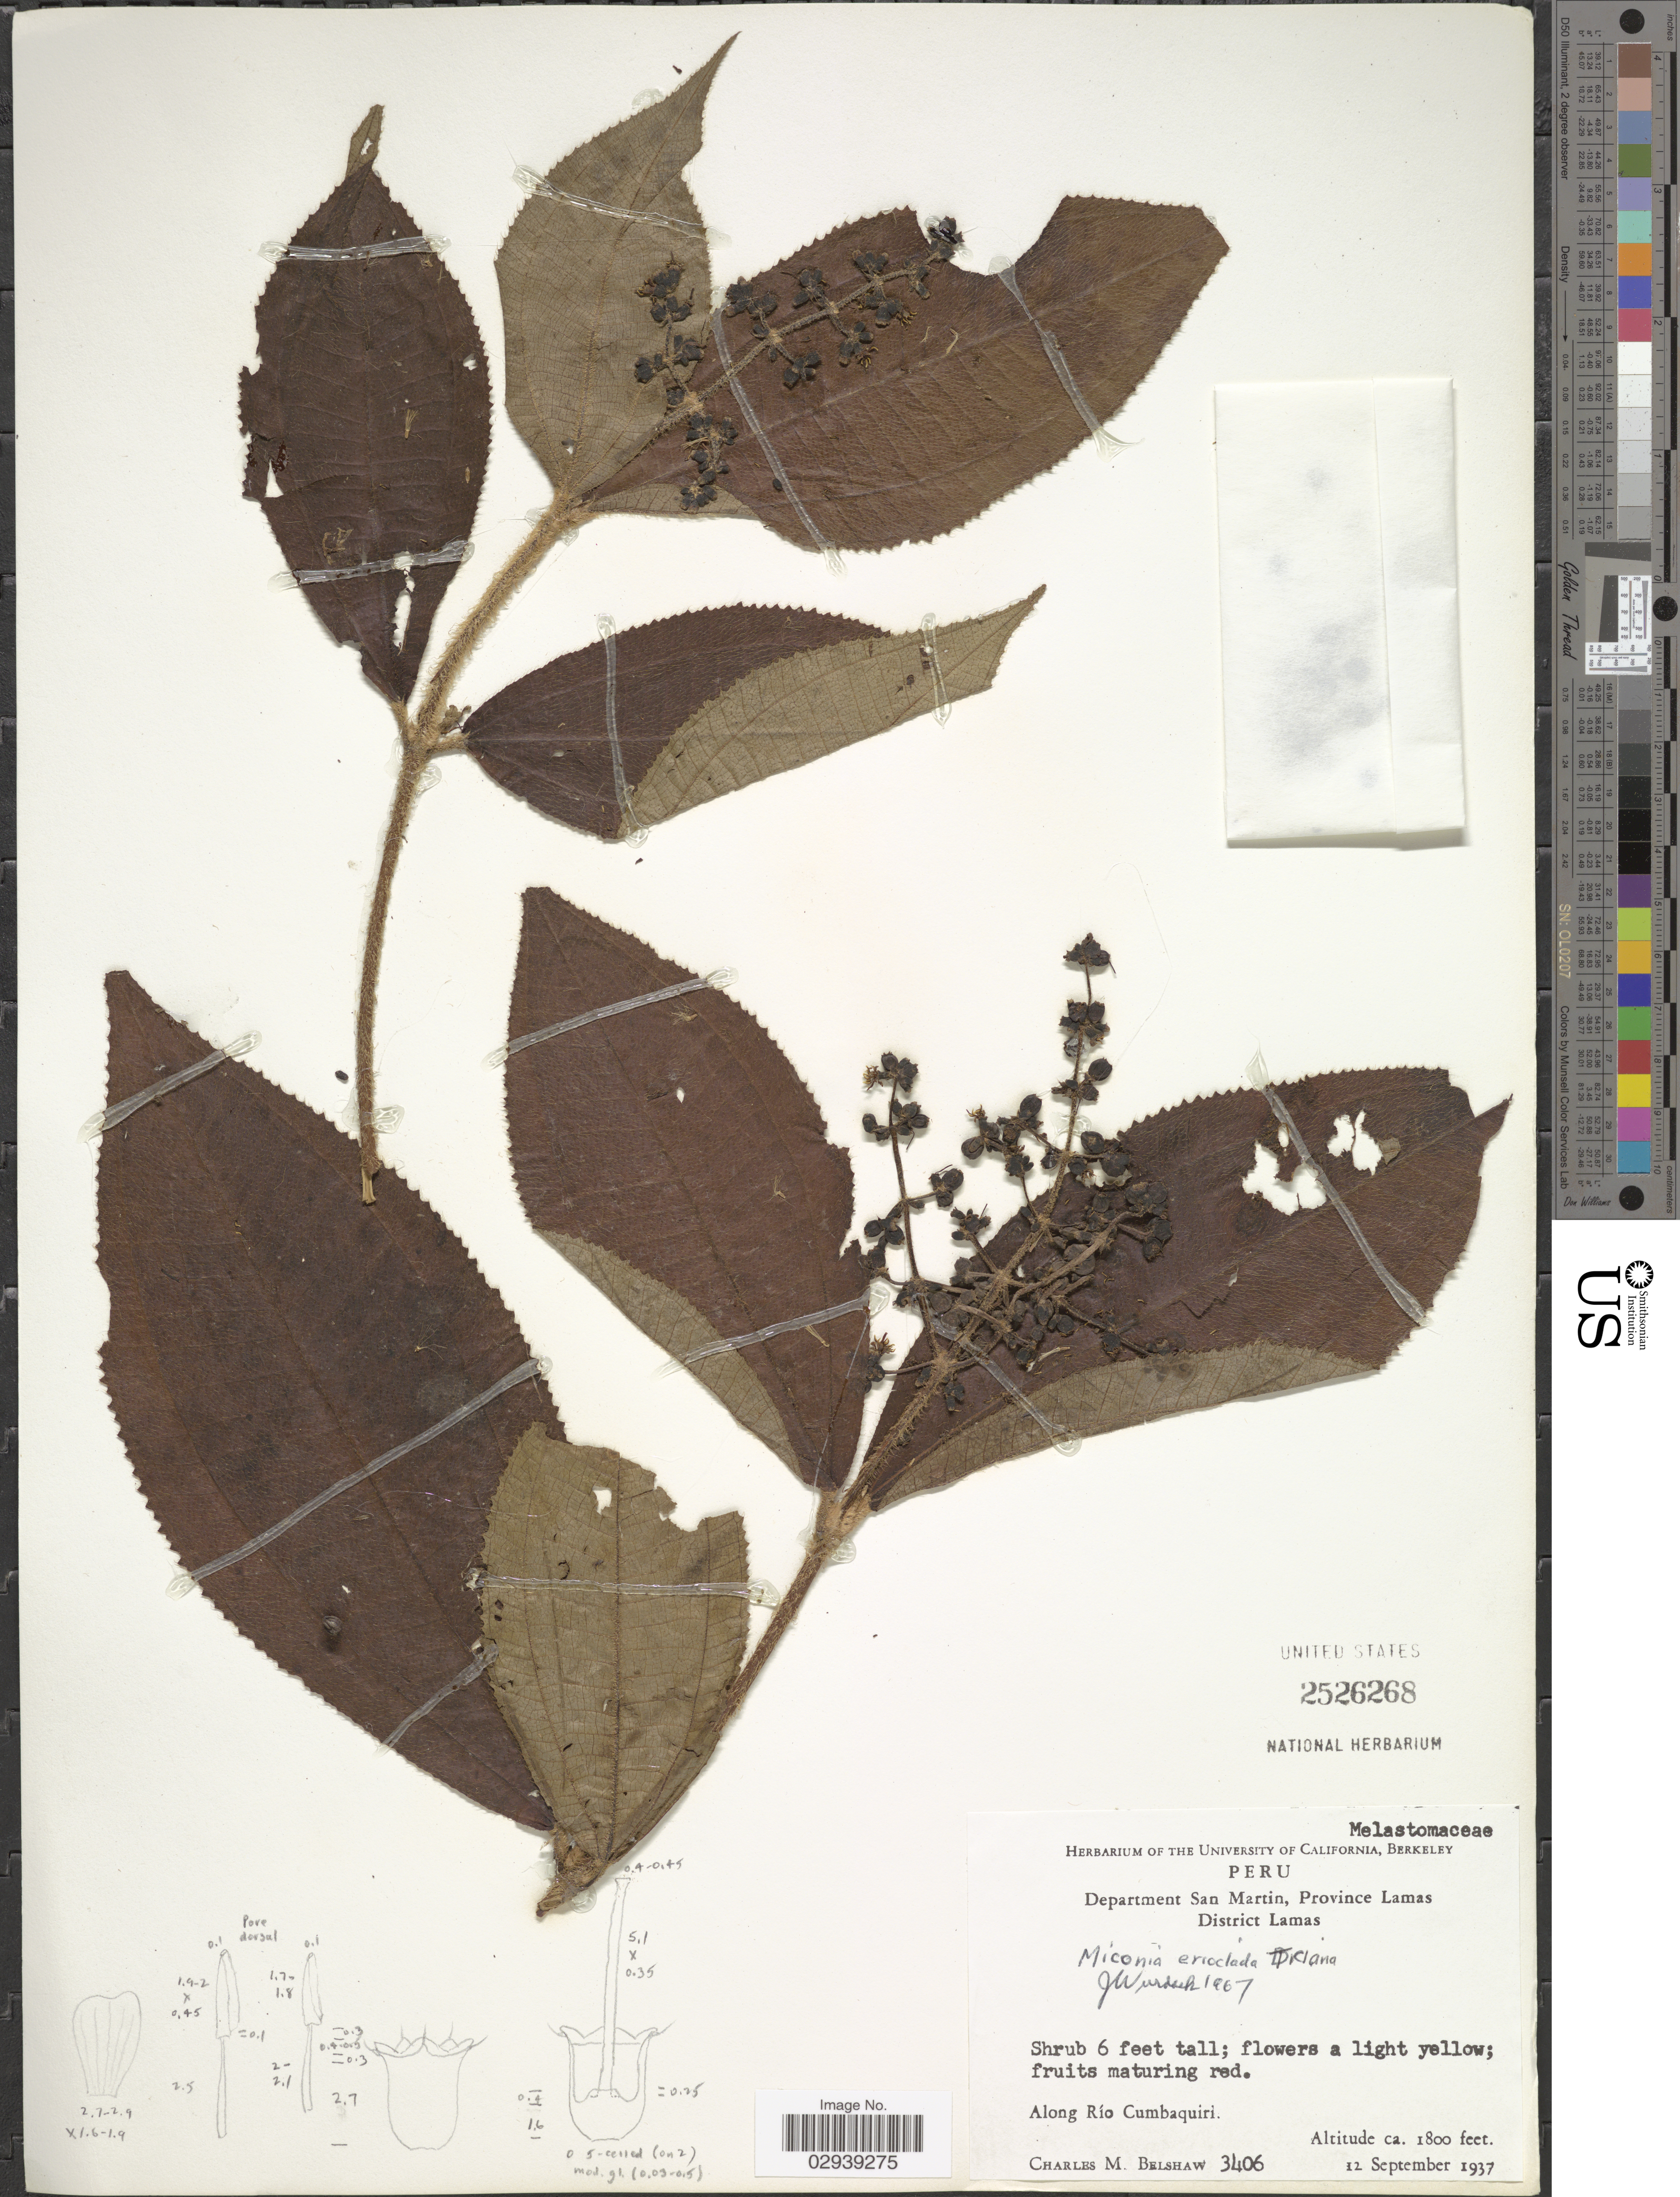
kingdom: Plantae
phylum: Tracheophyta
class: Magnoliopsida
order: Myrtales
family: Melastomataceae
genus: Miconia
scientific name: Miconia erioclada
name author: Triana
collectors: C. Shaw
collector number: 3406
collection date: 1937-09-12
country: Peru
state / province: San Martín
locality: Department San Martin, Province Lamas. District Lamas. Along Río Cumbaquiri.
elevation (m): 549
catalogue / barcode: US 2526268